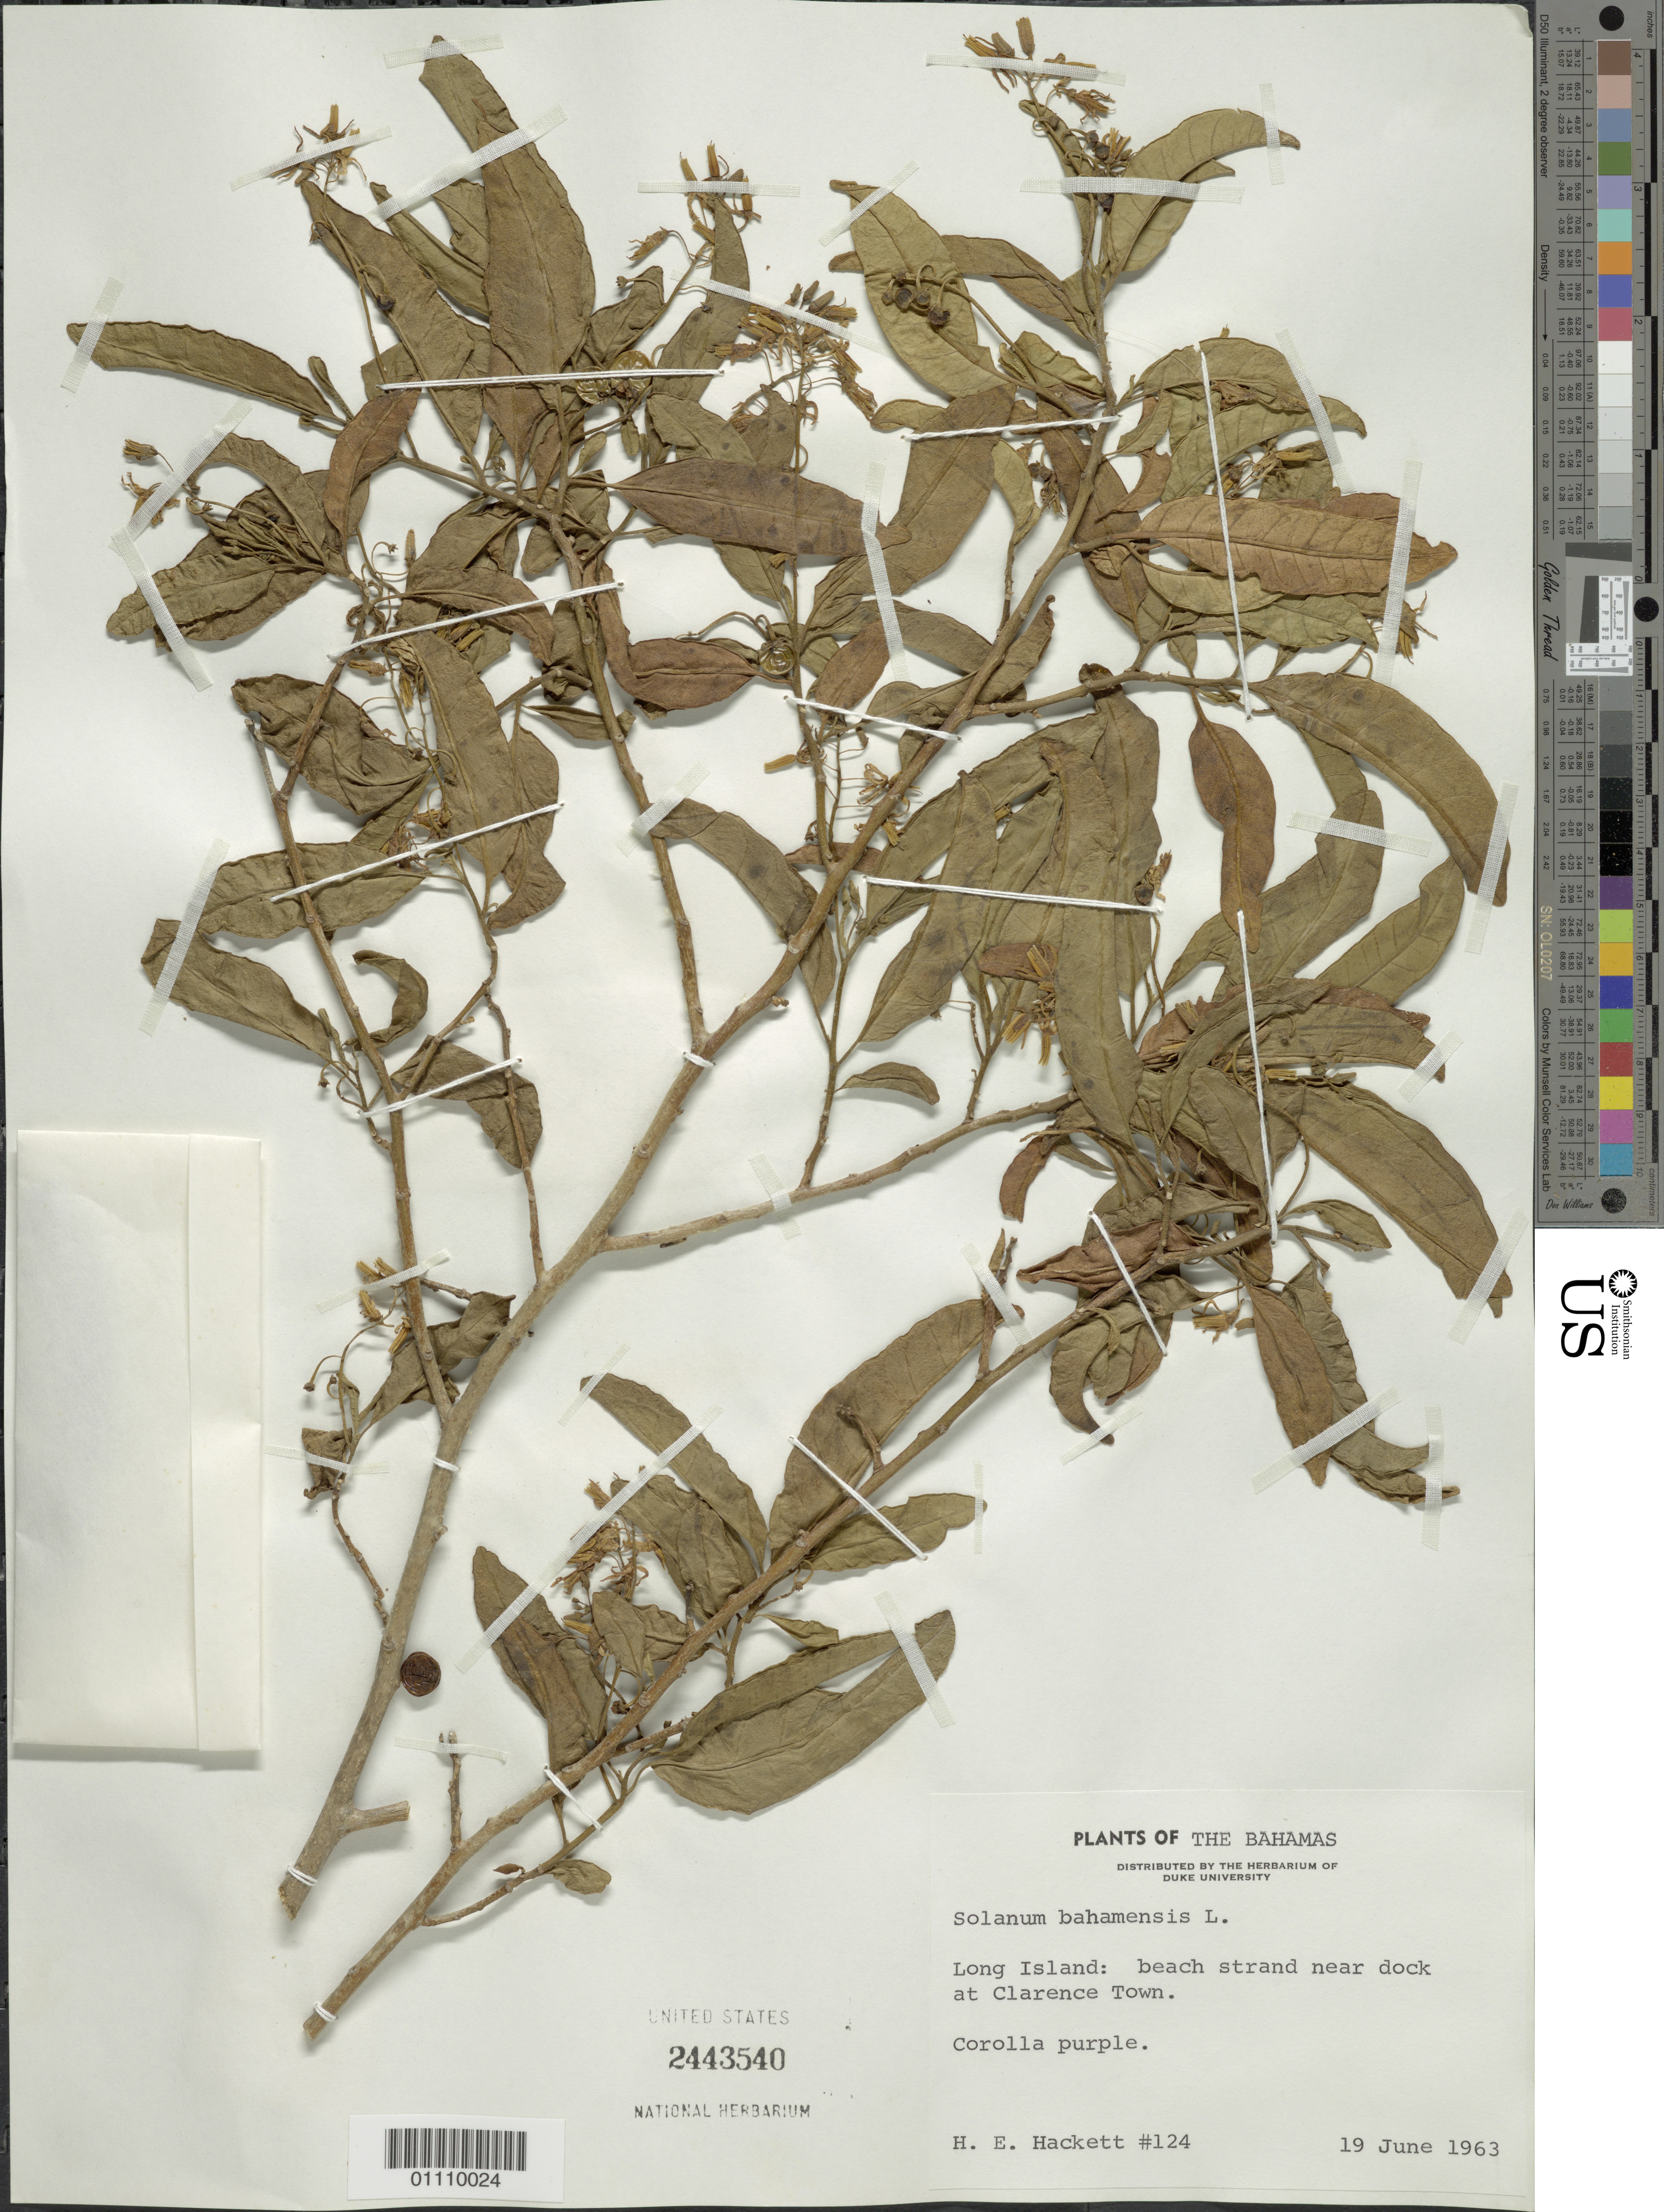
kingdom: Plantae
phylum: Tracheophyta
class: Magnoliopsida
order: Solanales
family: Solanaceae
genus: Solanum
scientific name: Solanum bahamense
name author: L.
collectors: H. E. Hackett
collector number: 124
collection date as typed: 19 Jun 1963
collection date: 1963-06-19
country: Bahamas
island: Long I.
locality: Clarence Town, near dock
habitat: Beach strand near dock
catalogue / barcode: US 2443540